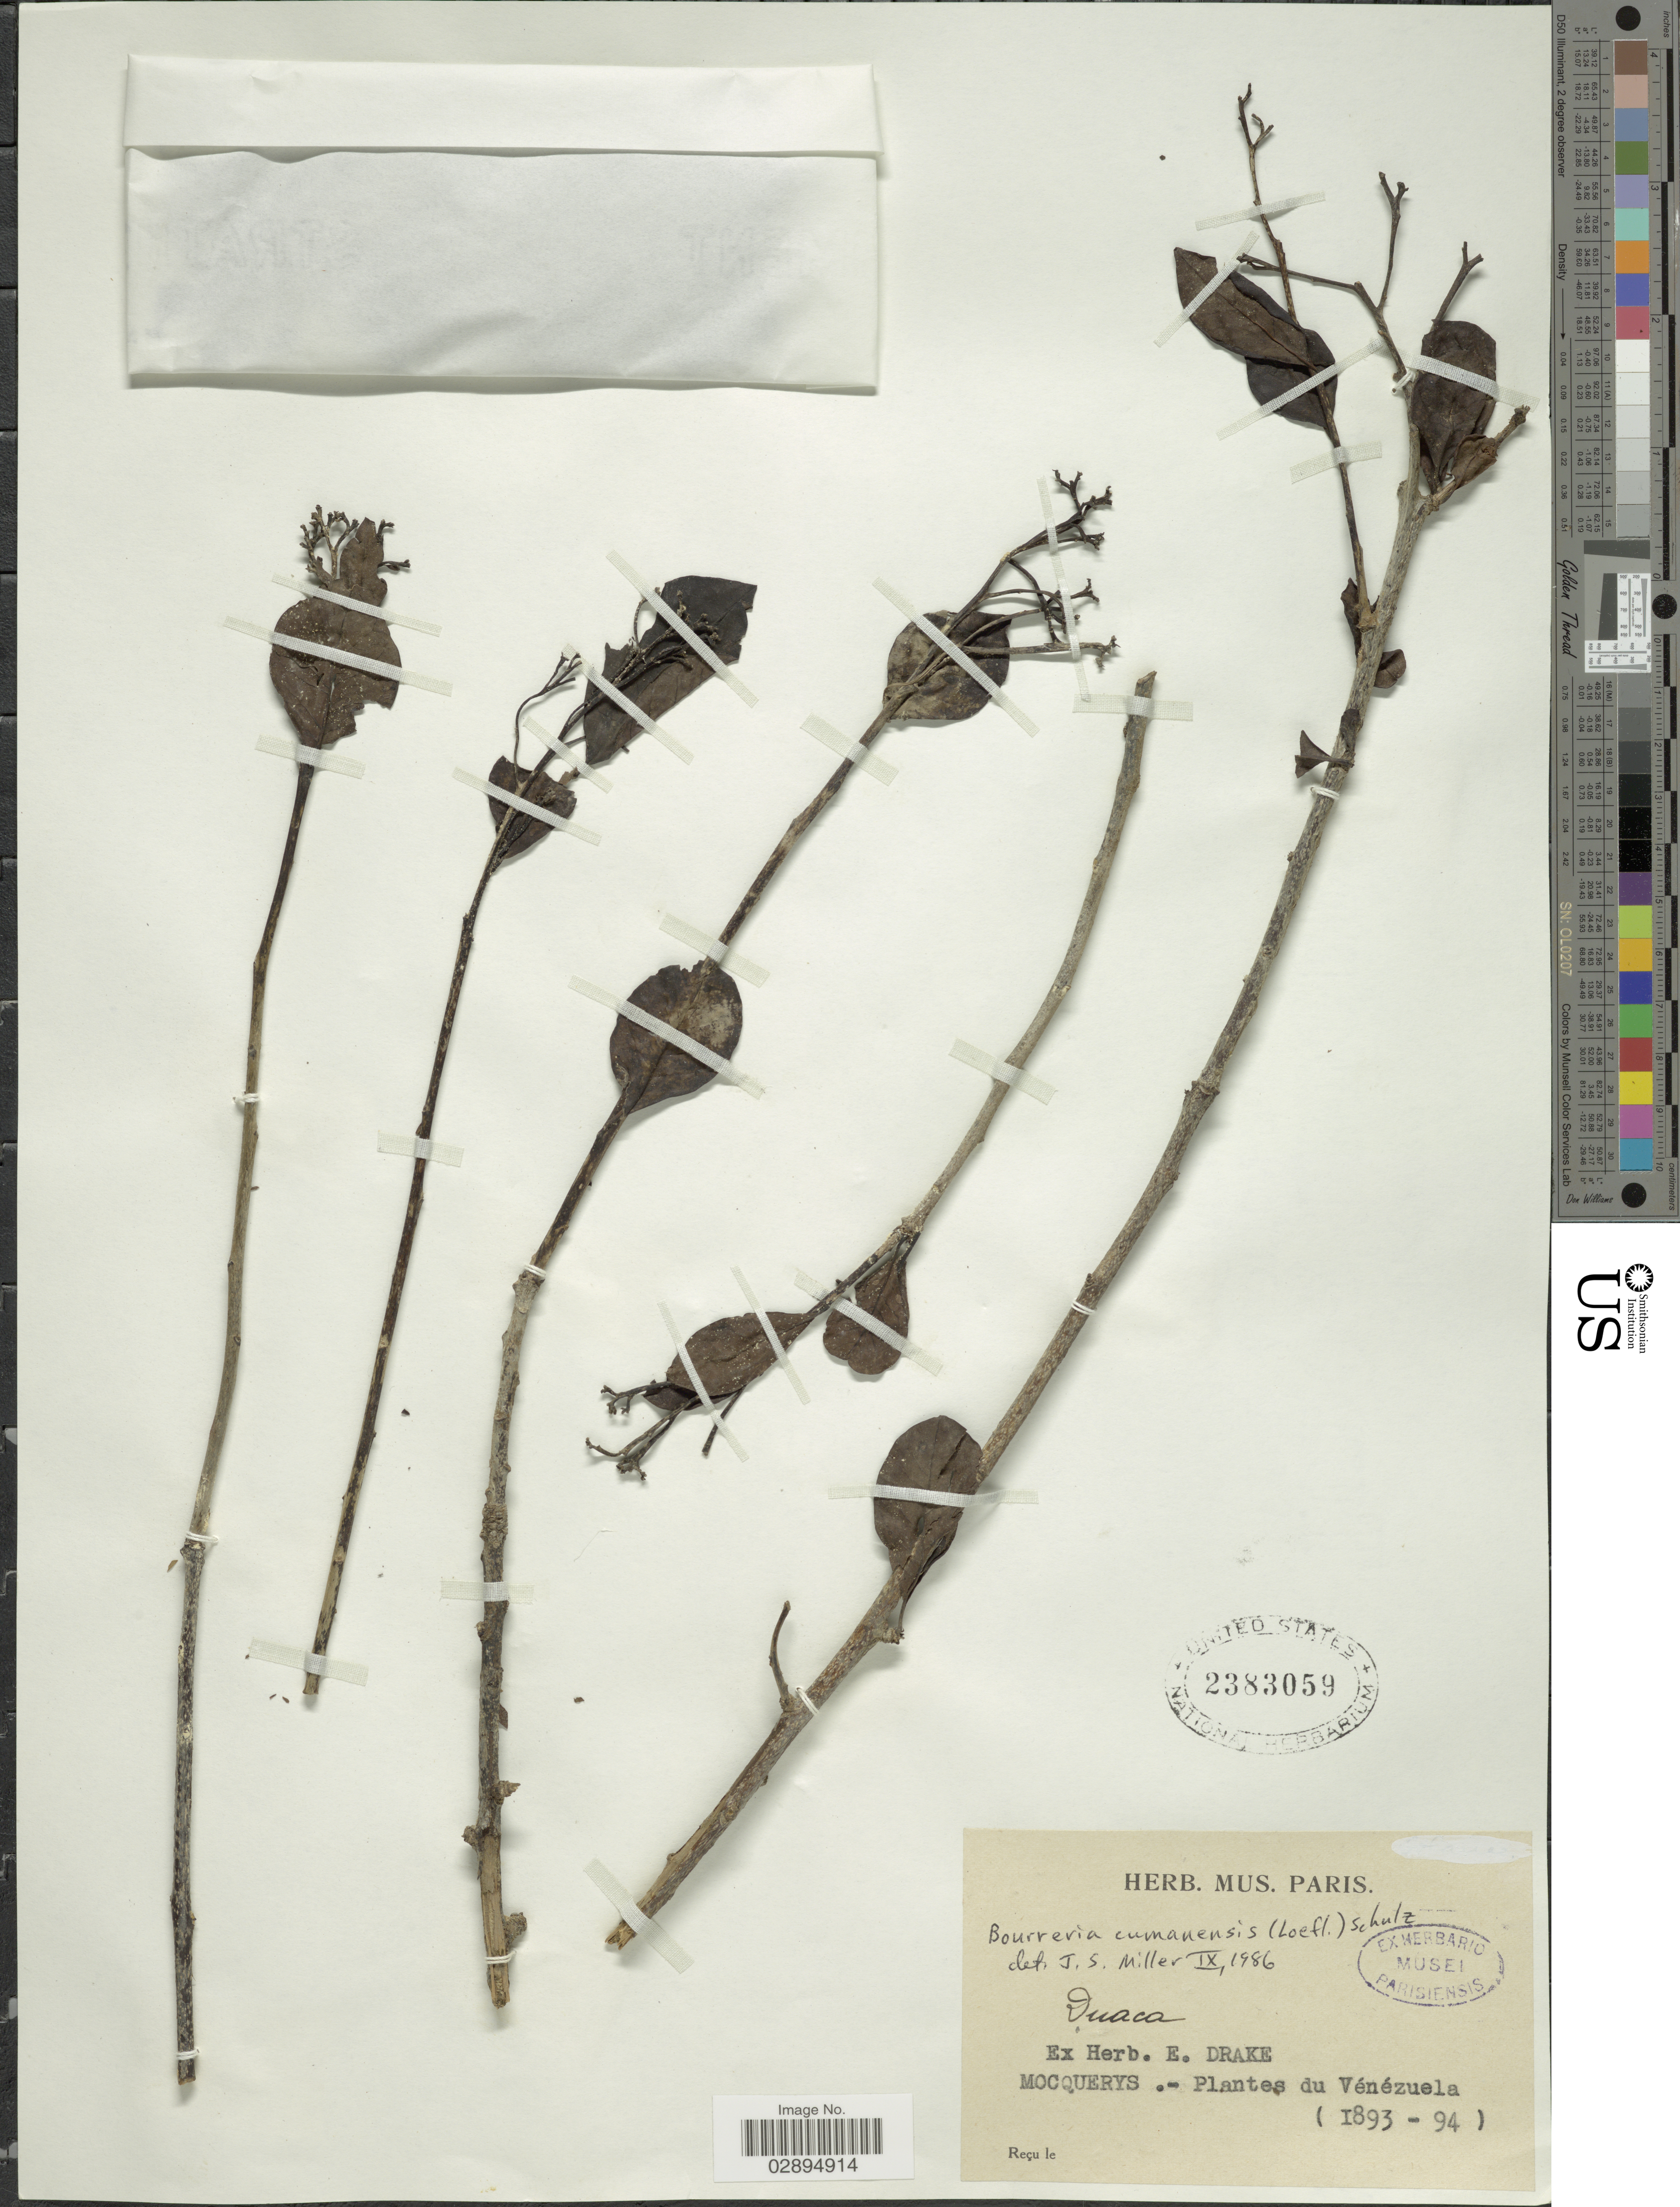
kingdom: Plantae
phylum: Tracheophyta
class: Magnoliopsida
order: Boraginales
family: Ehretiaceae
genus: Bourreria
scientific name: Bourreria exsucca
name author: (L.) Jacq.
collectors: A. Mocquerys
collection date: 1893/1894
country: Venezuela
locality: S.L.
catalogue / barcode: US 2383059